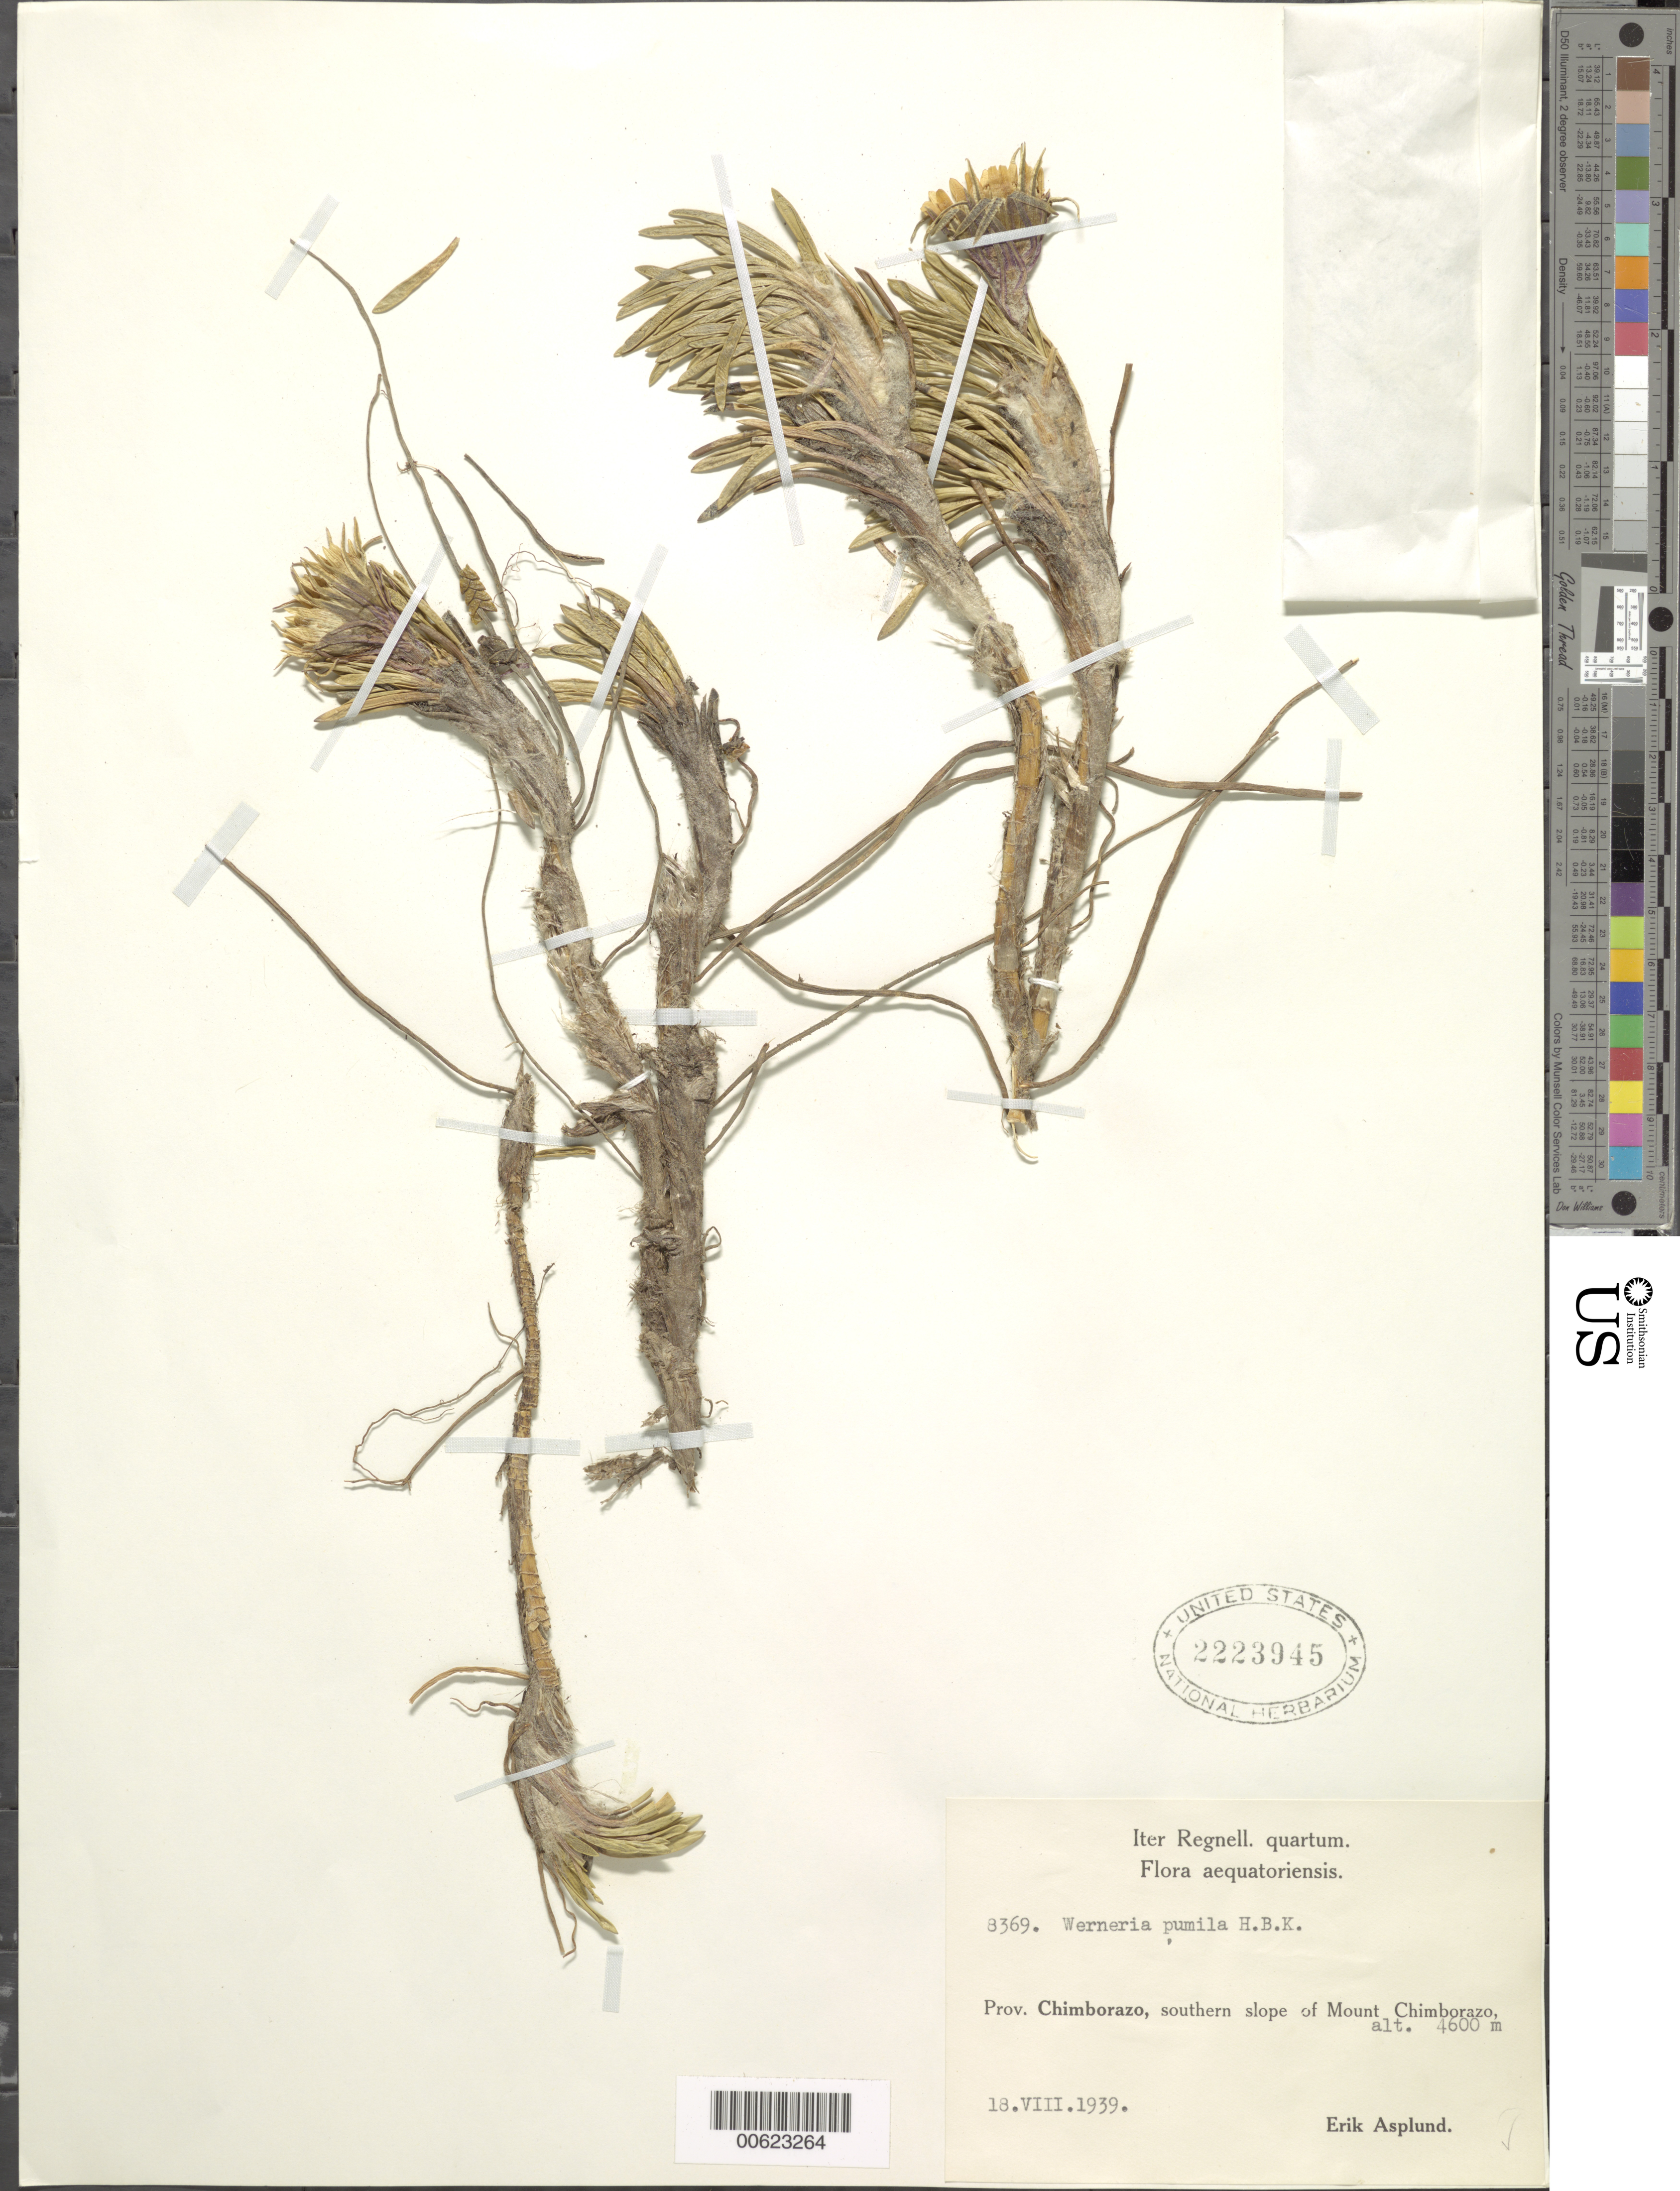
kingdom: Plantae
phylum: Tracheophyta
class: Magnoliopsida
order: Asterales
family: Asteraceae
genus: Werneria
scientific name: Werneria pumila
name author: Kunth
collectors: E. Asplund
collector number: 8369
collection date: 1939-08-18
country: Ecuador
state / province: Chimborazo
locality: Mt. Chimborazo, S slope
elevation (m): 4600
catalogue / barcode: US 2223945